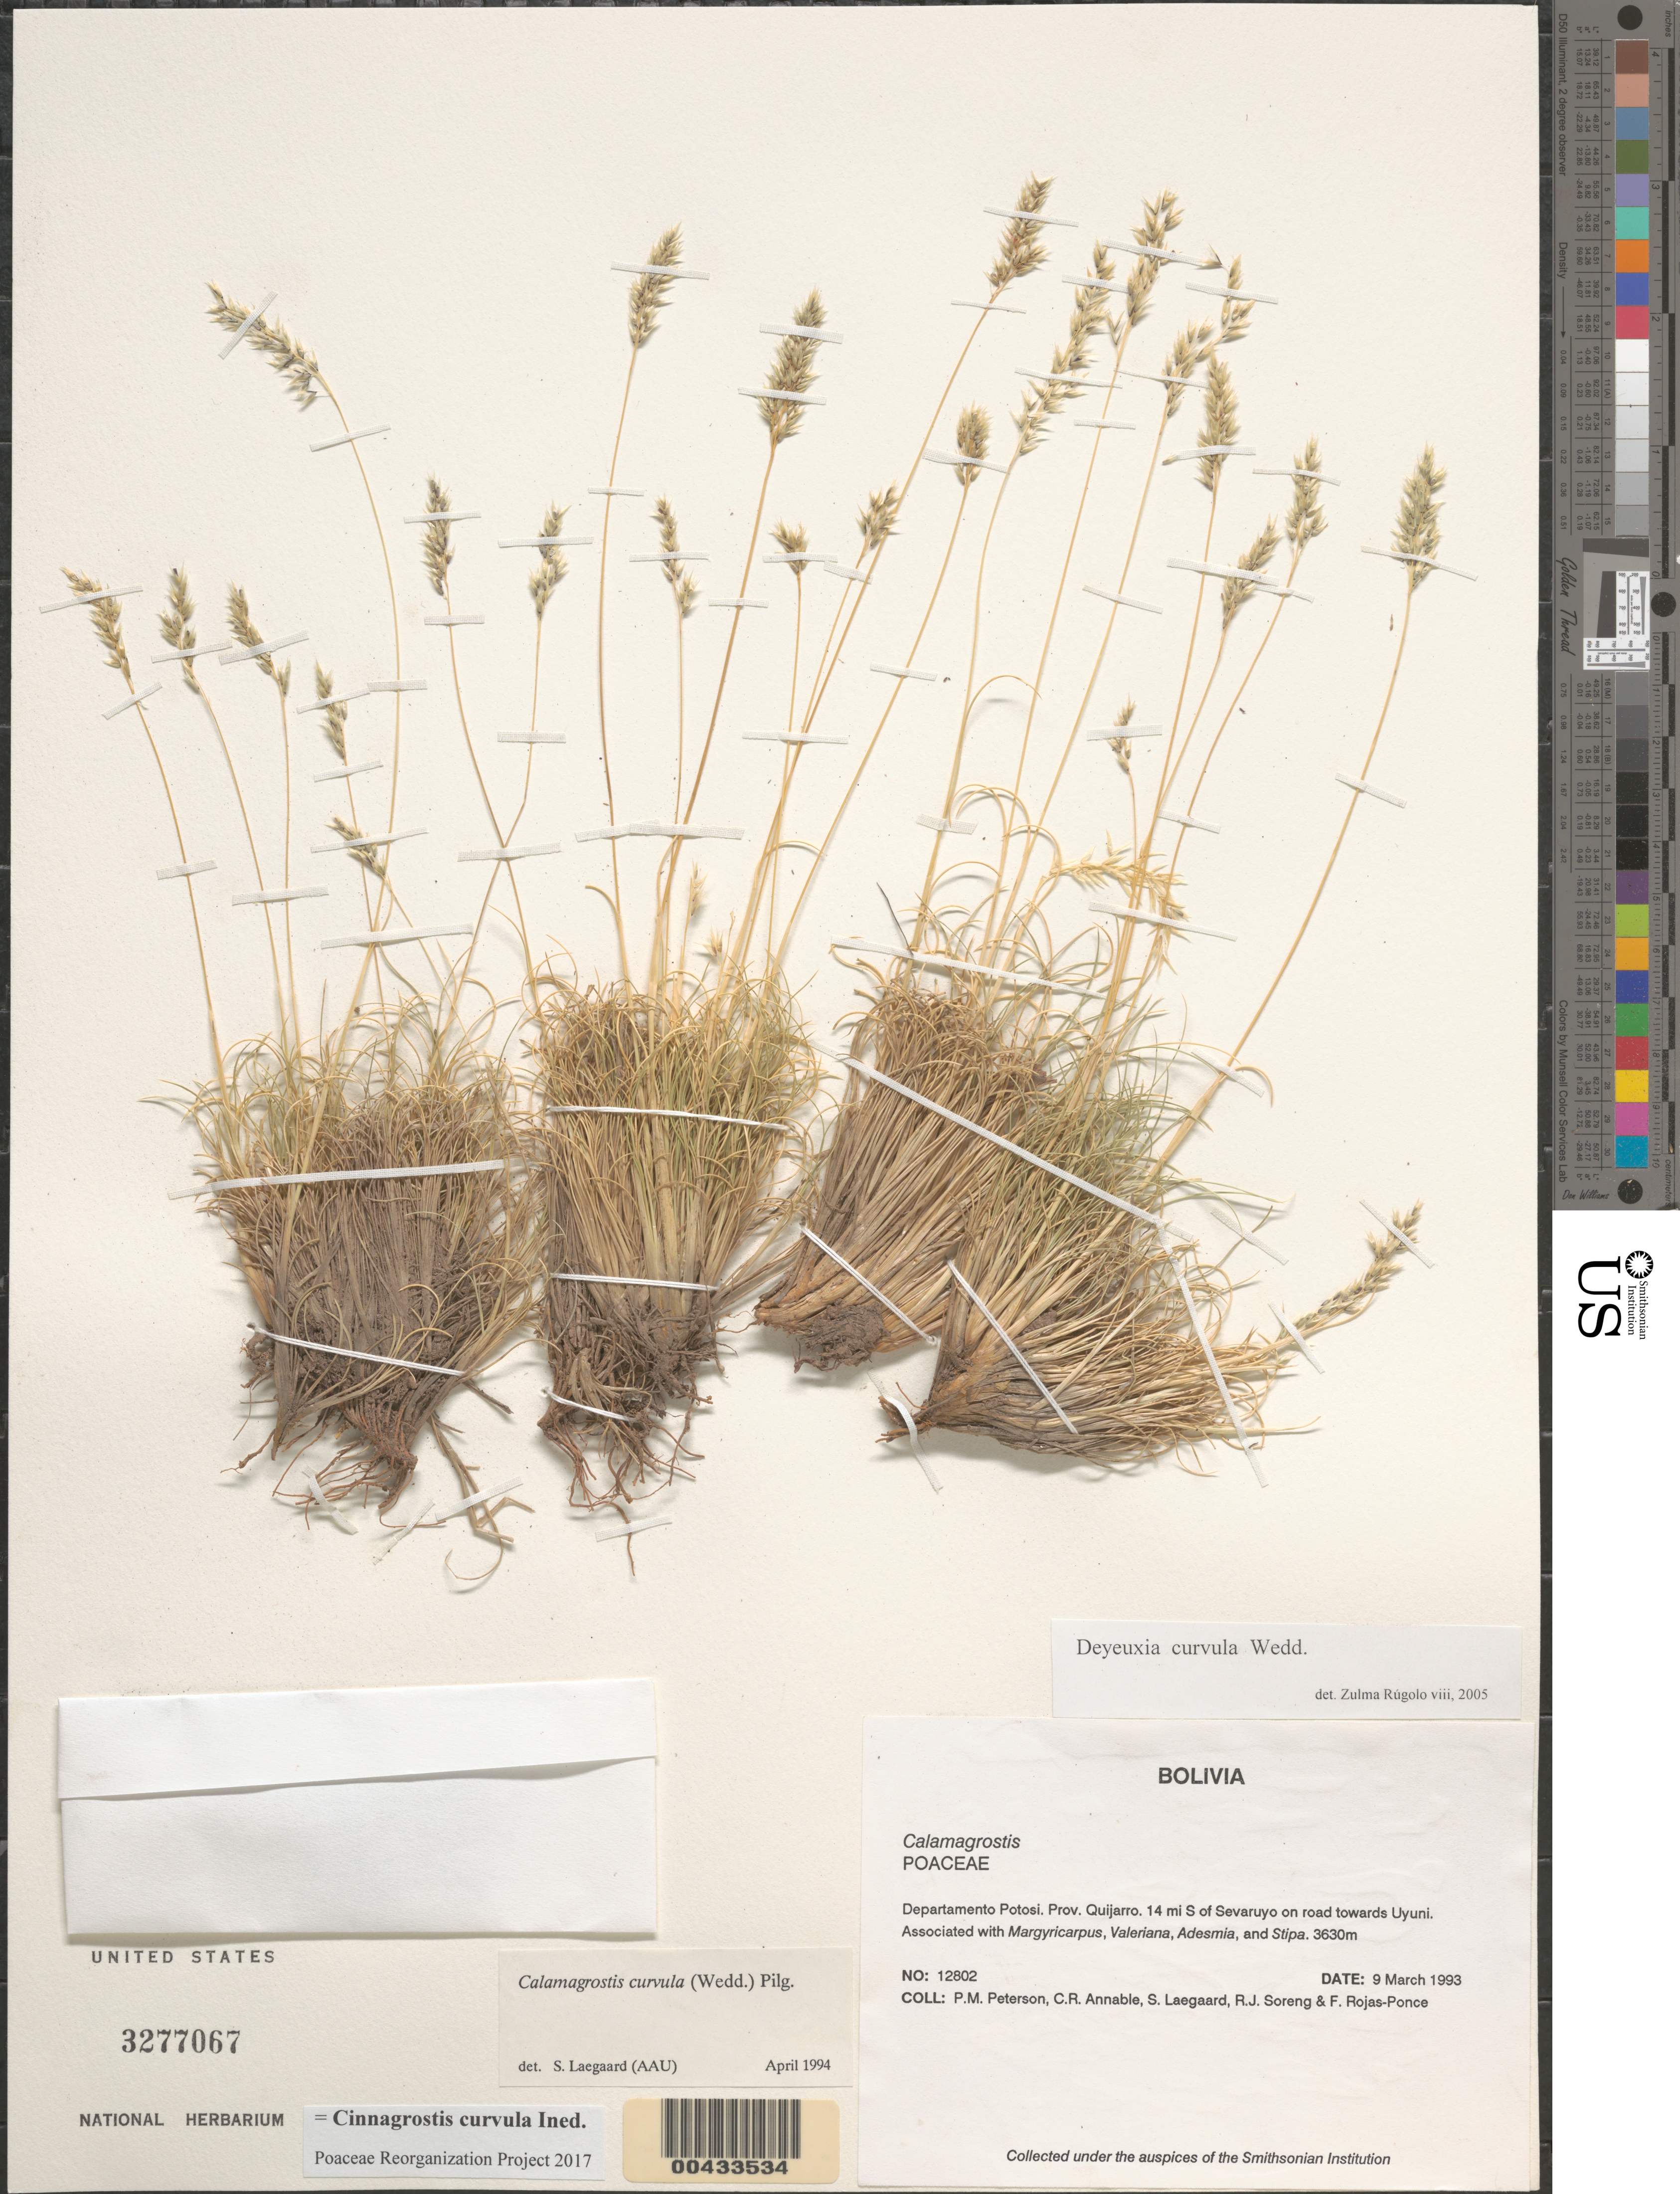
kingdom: Plantae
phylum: Tracheophyta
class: Liliopsida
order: Poales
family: Poaceae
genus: Cinnagrostis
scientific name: Cinnagrostis curvula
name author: (Wedd.) P.M. Peterson et al.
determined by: Poaceae Reorganization Project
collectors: P. M. Peterson, C. R. Annable, S. Lægaard, R. J. Soreng & F. Rojas-Ponce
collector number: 12802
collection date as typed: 09 Mar 1993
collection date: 1993-03-09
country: Bolivia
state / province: Potosí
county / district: Quijarro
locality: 14 mi S of Sevaruyo on road towards Uyuni.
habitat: Associated with Margyricarpus, Valeriana, Adesmia, and Stipa.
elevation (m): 3630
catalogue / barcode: US 3277067